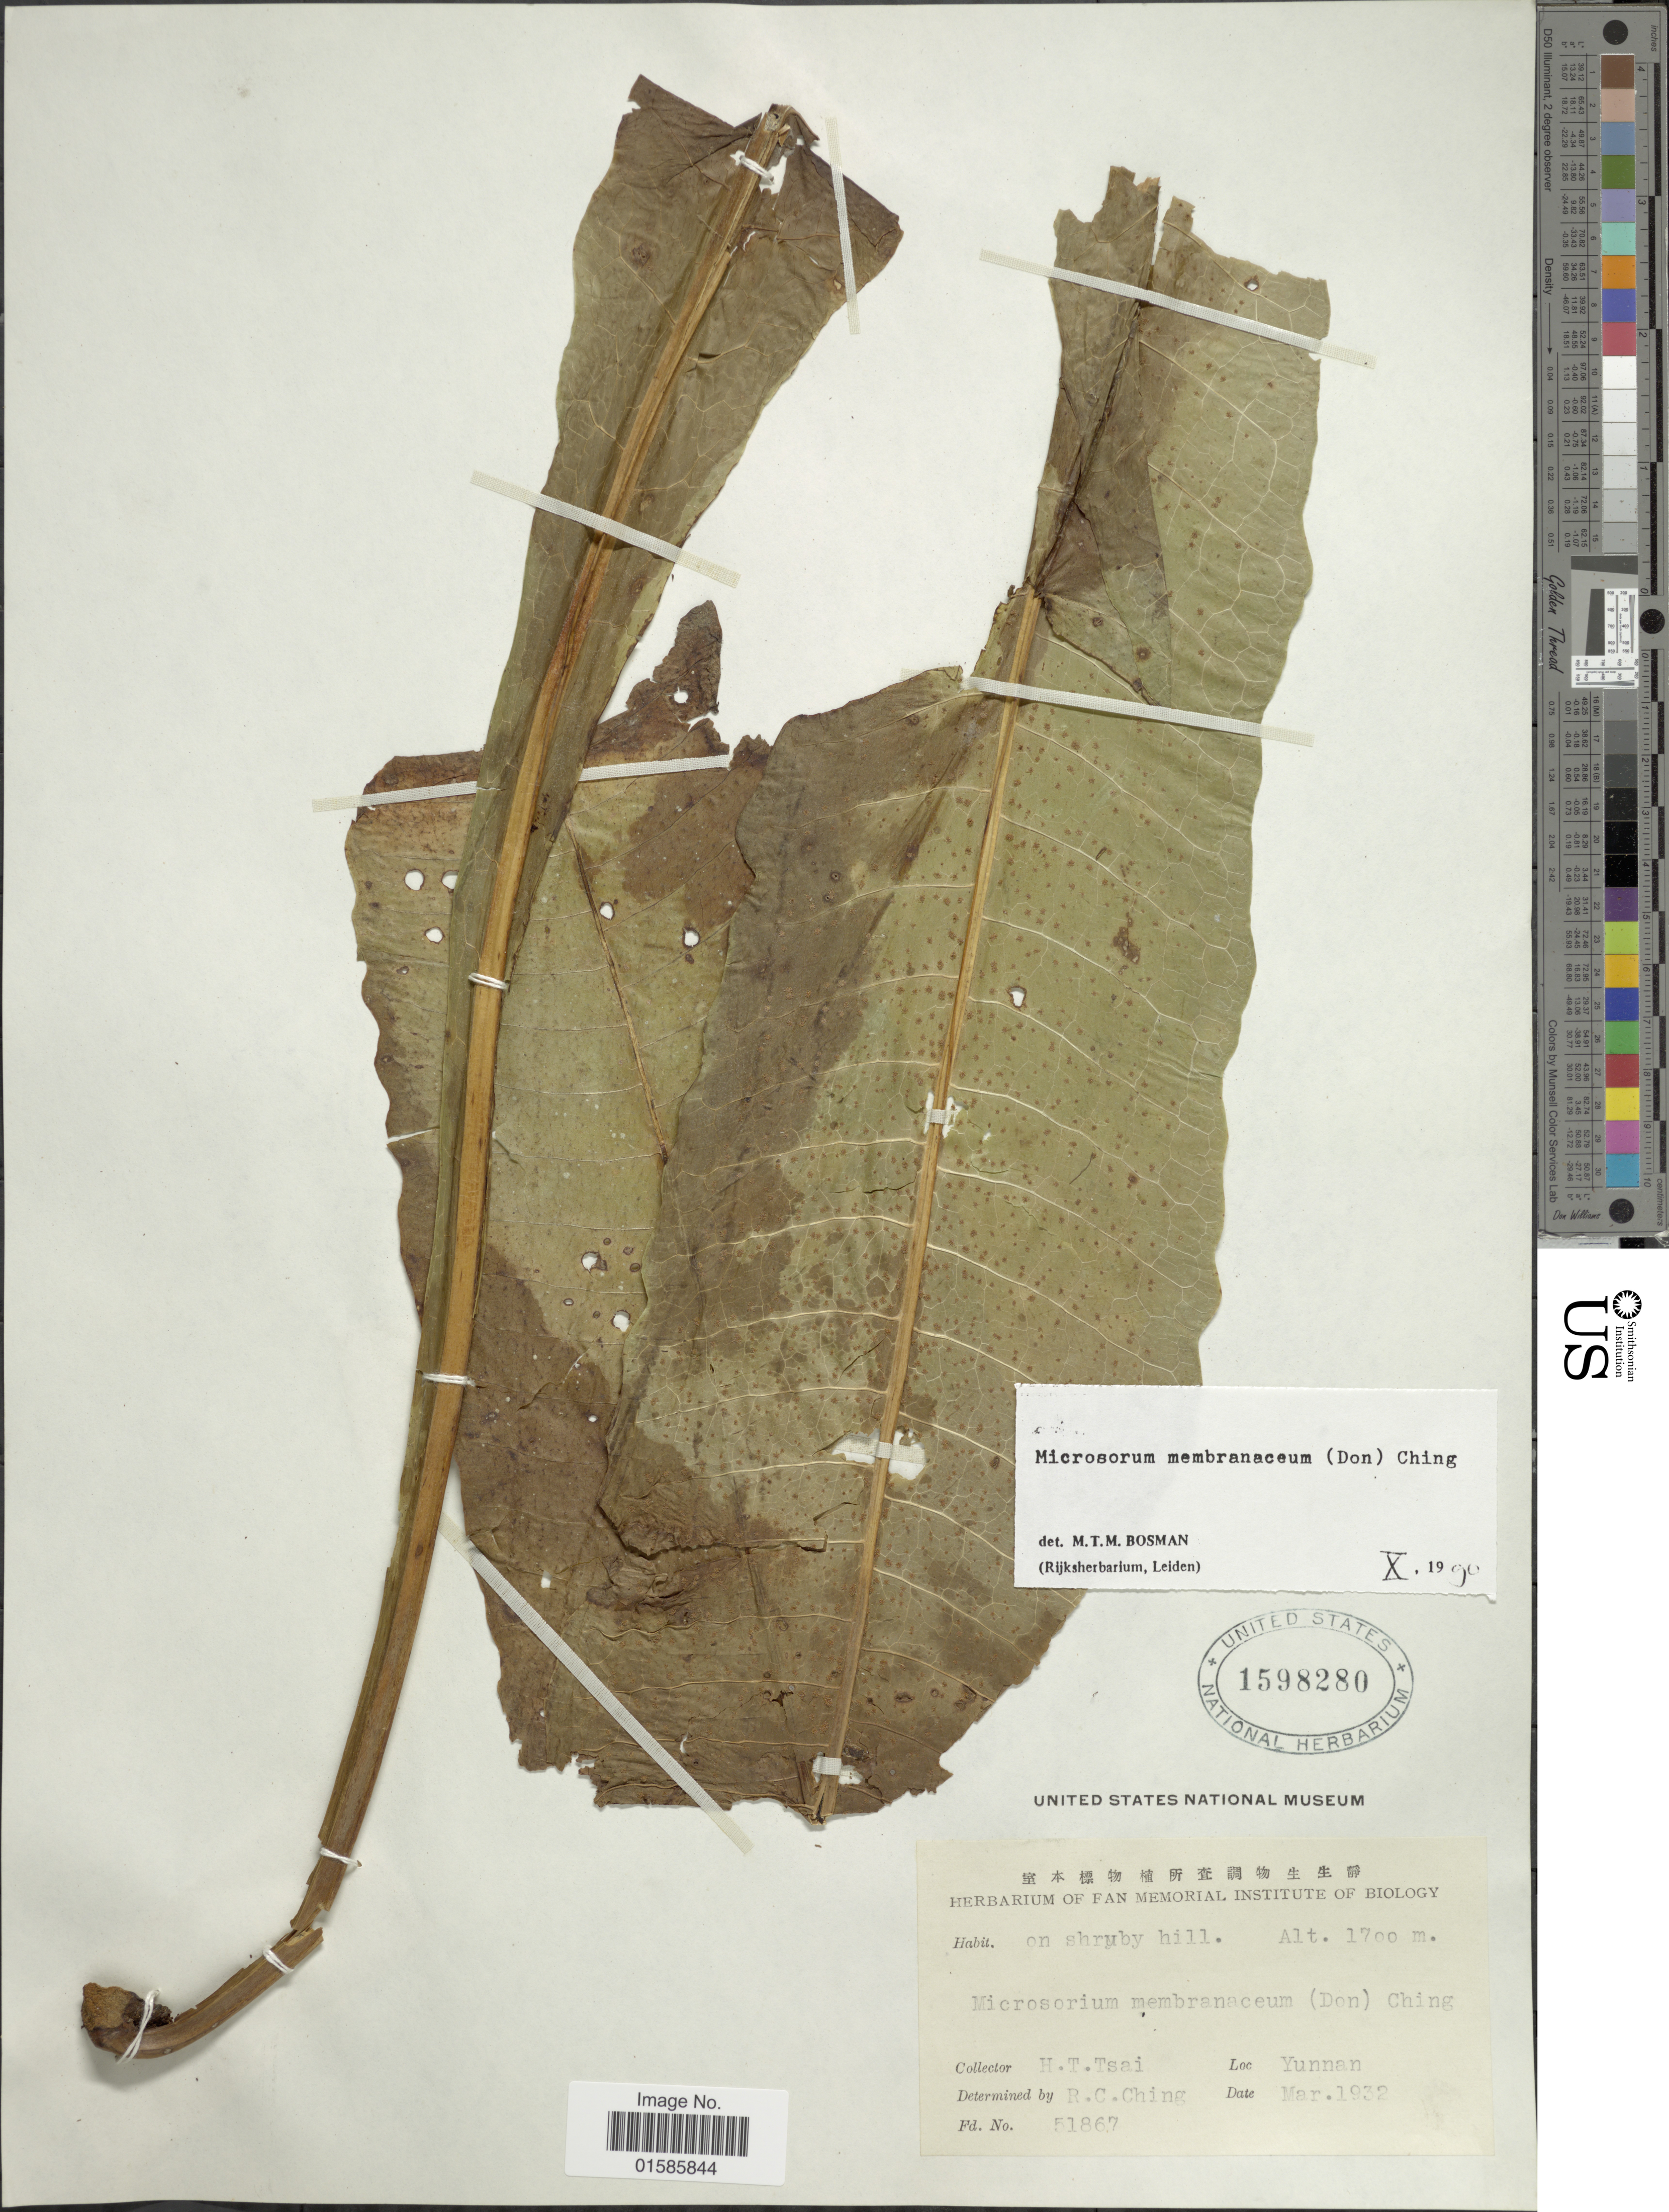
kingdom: Plantae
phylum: Tracheophyta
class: Polypodiopsida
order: Polypodiales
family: Polypodiaceae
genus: Microsorum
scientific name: Microsorum membranaceum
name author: (D. Don) Ching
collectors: H. Tsai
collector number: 51867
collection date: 1932-03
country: China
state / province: Yunnan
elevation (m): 1700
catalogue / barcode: US 1598280